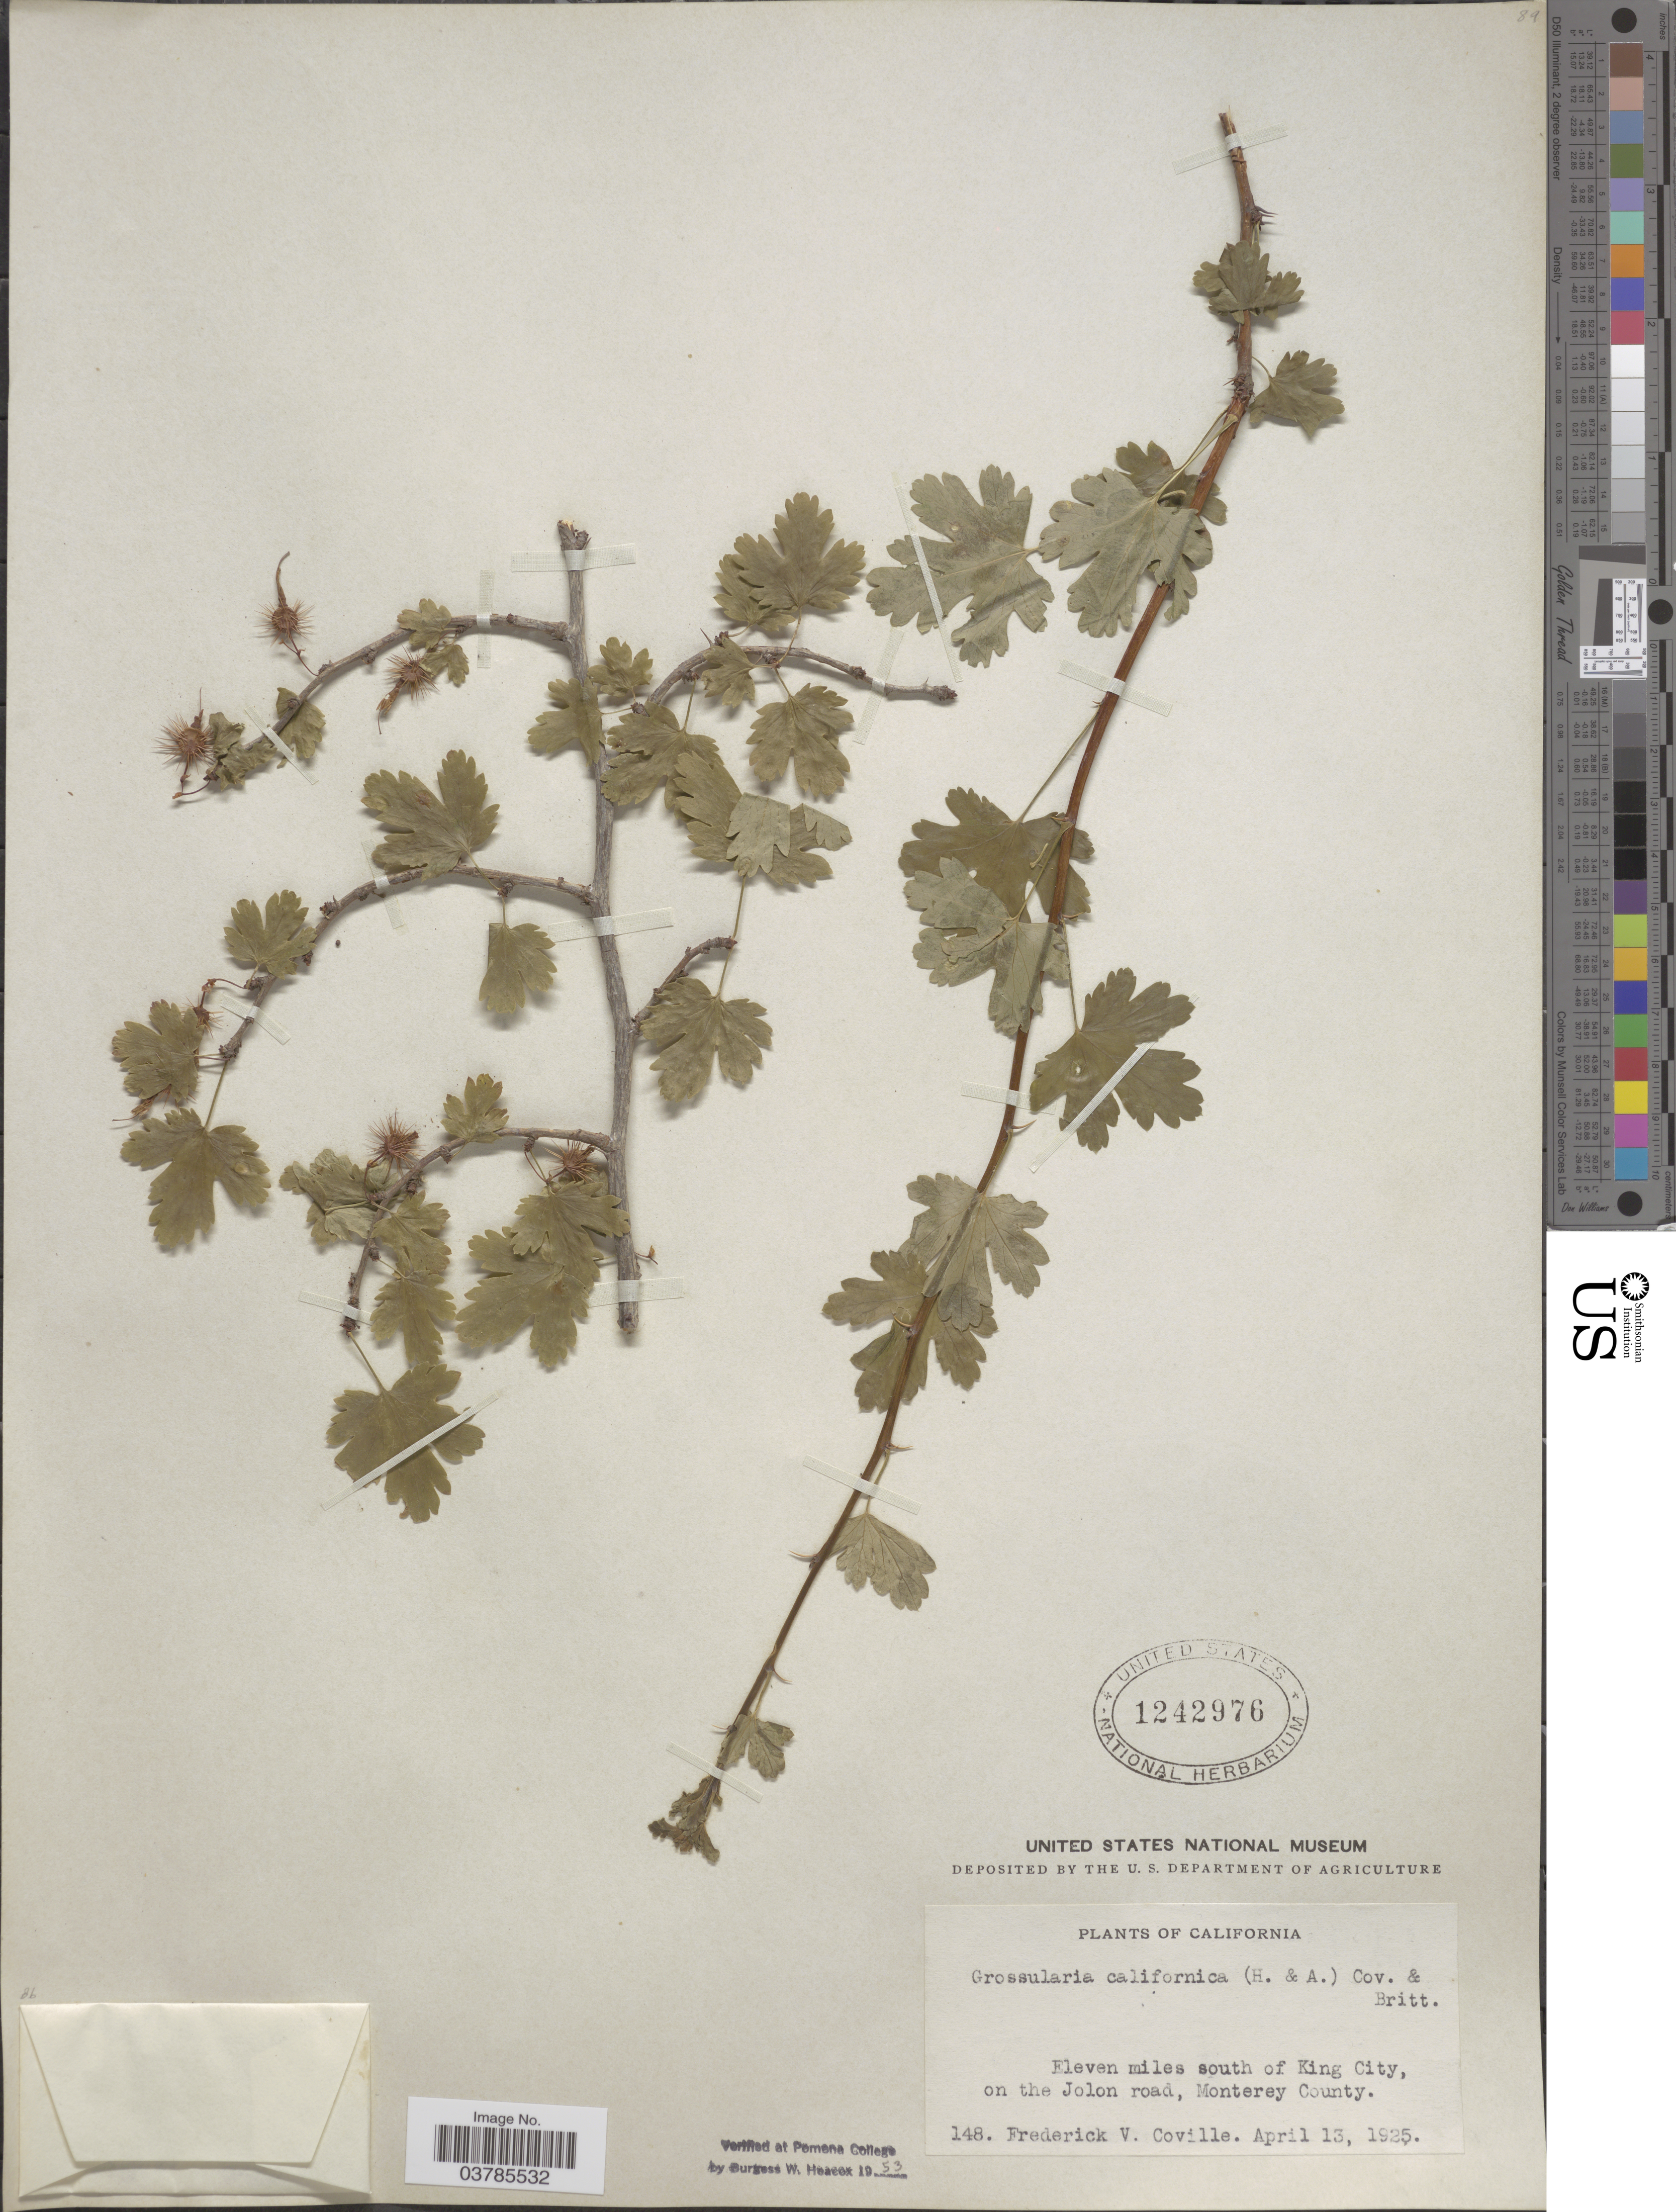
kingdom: Plantae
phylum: Tracheophyta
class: Magnoliopsida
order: Saxifragales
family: Grossulariaceae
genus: Ribes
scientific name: Ribes californicum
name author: Hook. & Arn.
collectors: F. V. Coville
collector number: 148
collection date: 1925-04-13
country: United States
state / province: California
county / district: Monterey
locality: Eleven miles south of King City, on the Jolon road, Monterey County.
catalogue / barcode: US 1242976